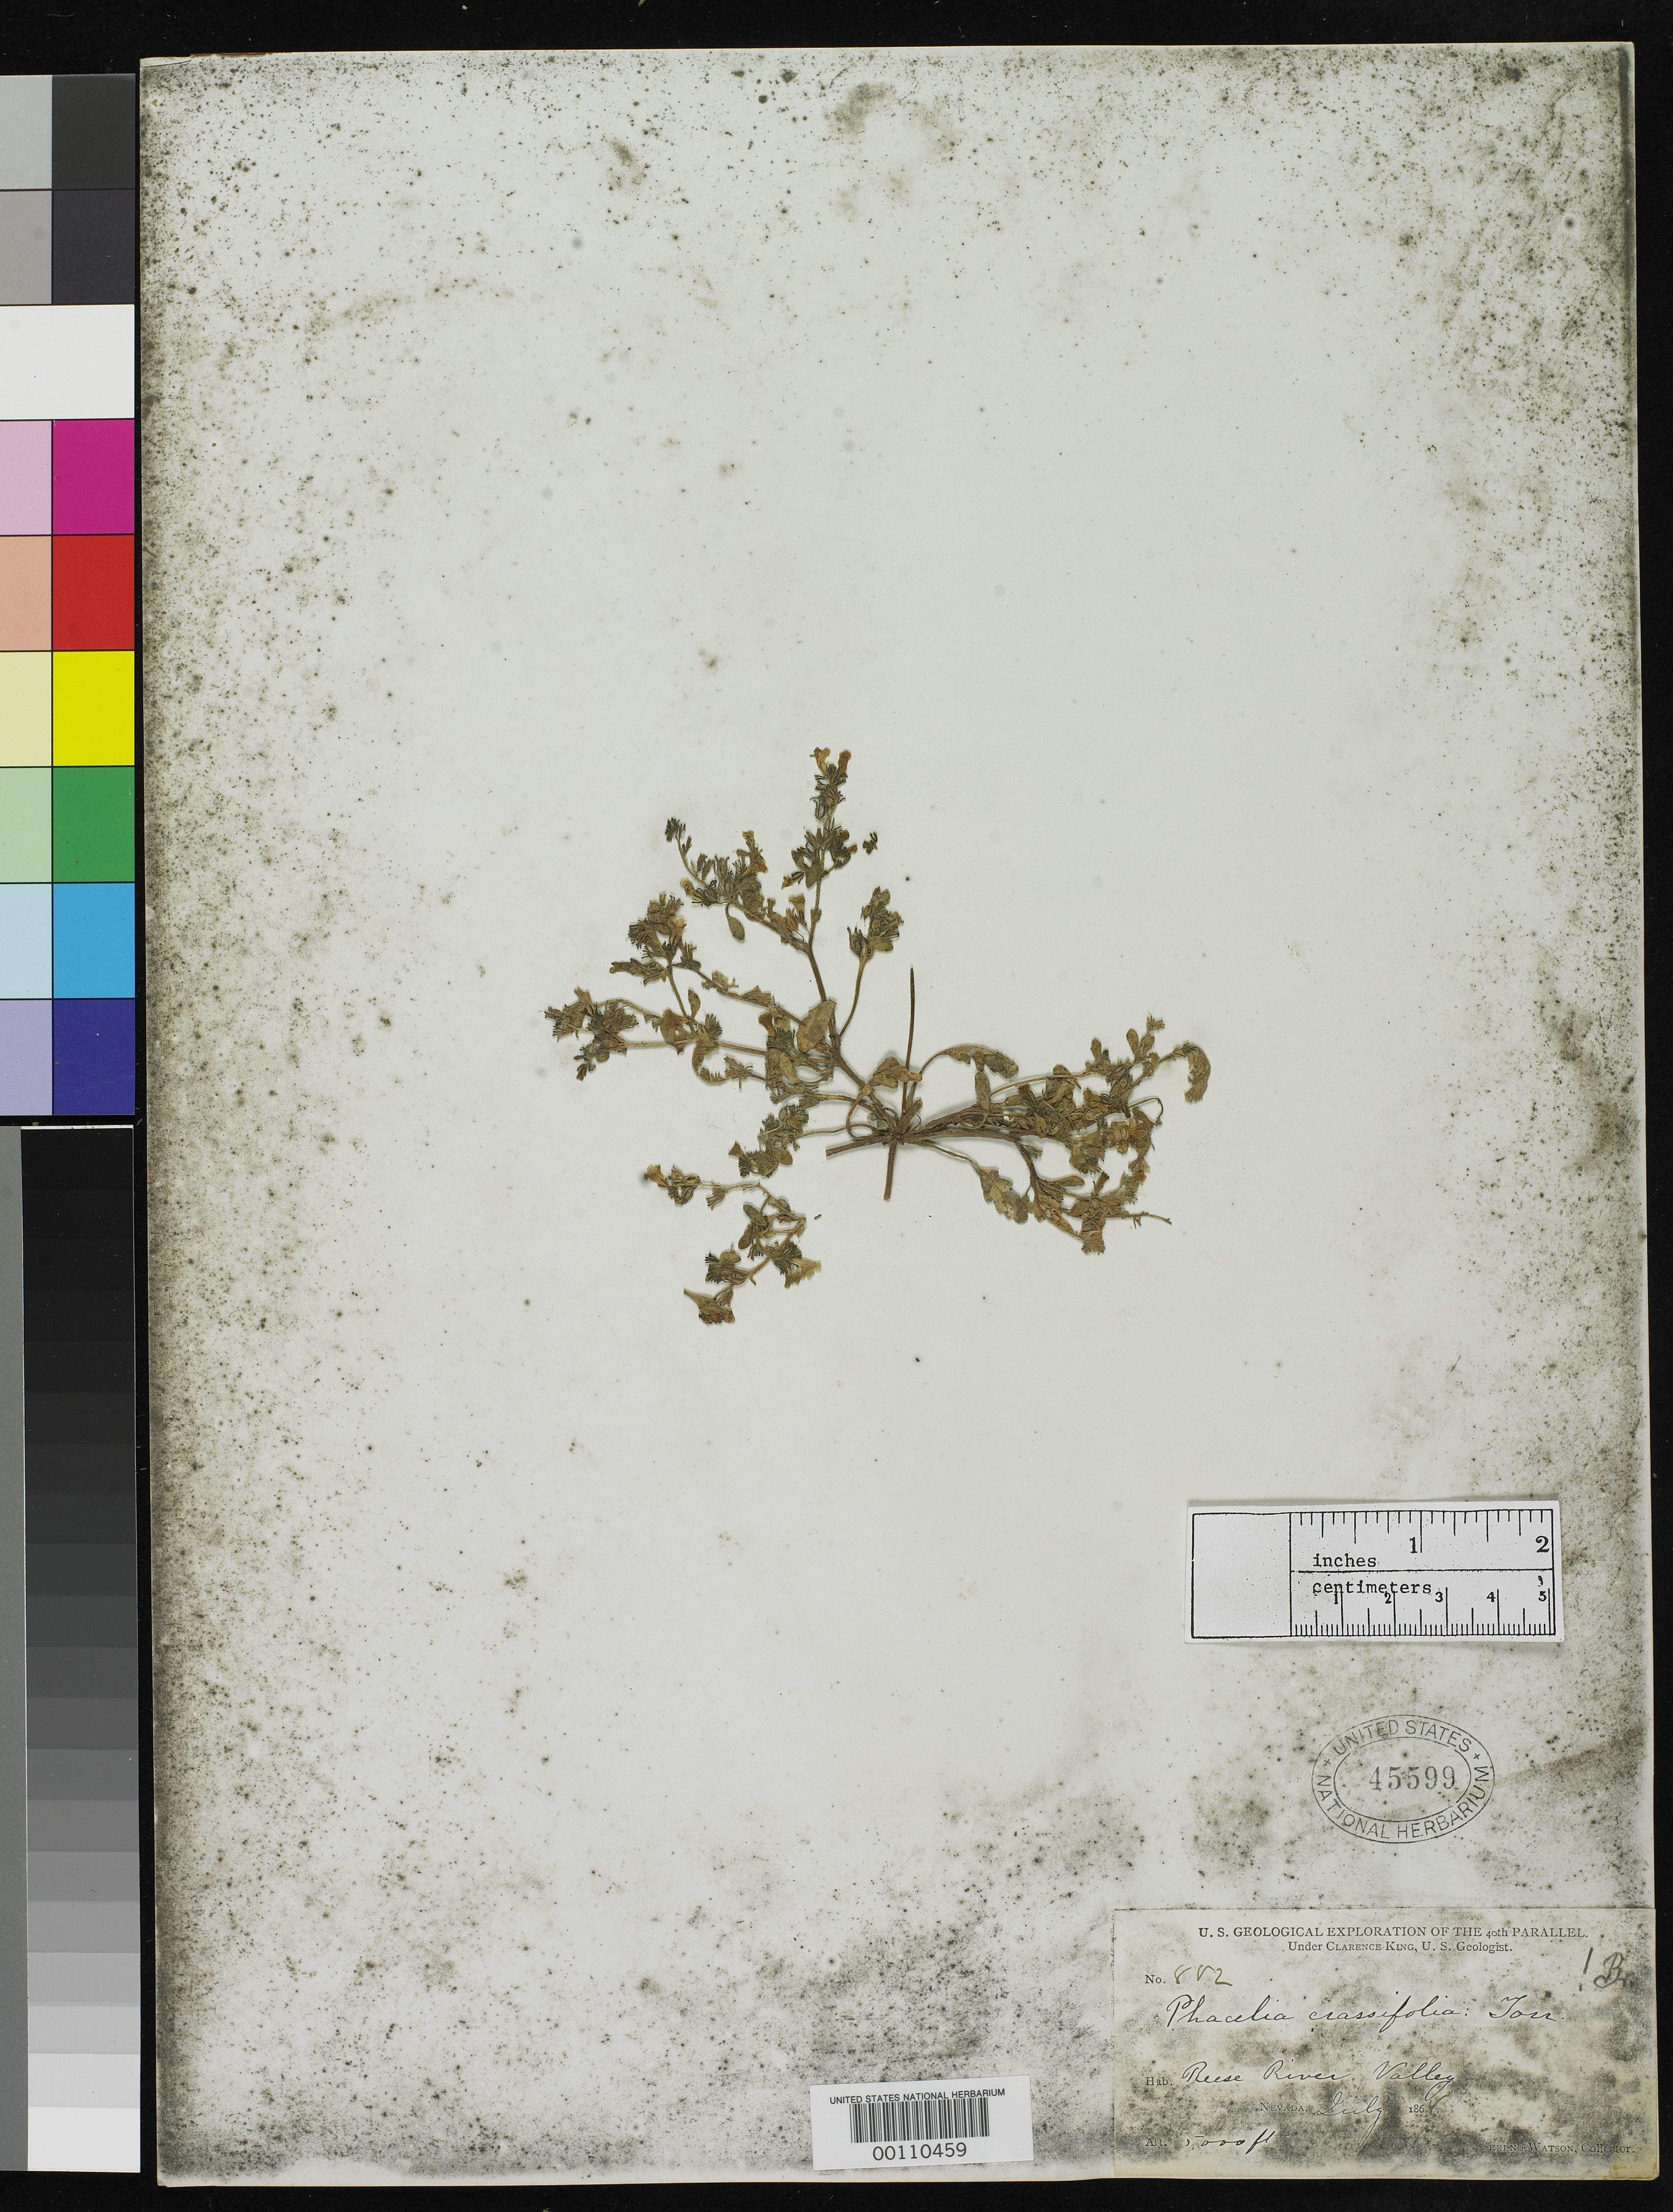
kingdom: Plantae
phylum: Tracheophyta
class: Magnoliopsida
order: Boraginales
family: Hydrophyllaceae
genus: Phacelia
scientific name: Phacelia crassifolia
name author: Torr. in C. King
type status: Isotype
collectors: S. Watson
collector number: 882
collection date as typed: Jul 1868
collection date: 1868-07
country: United States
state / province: Nevada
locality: Reese River Valley.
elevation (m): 1524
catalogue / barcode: US 45599